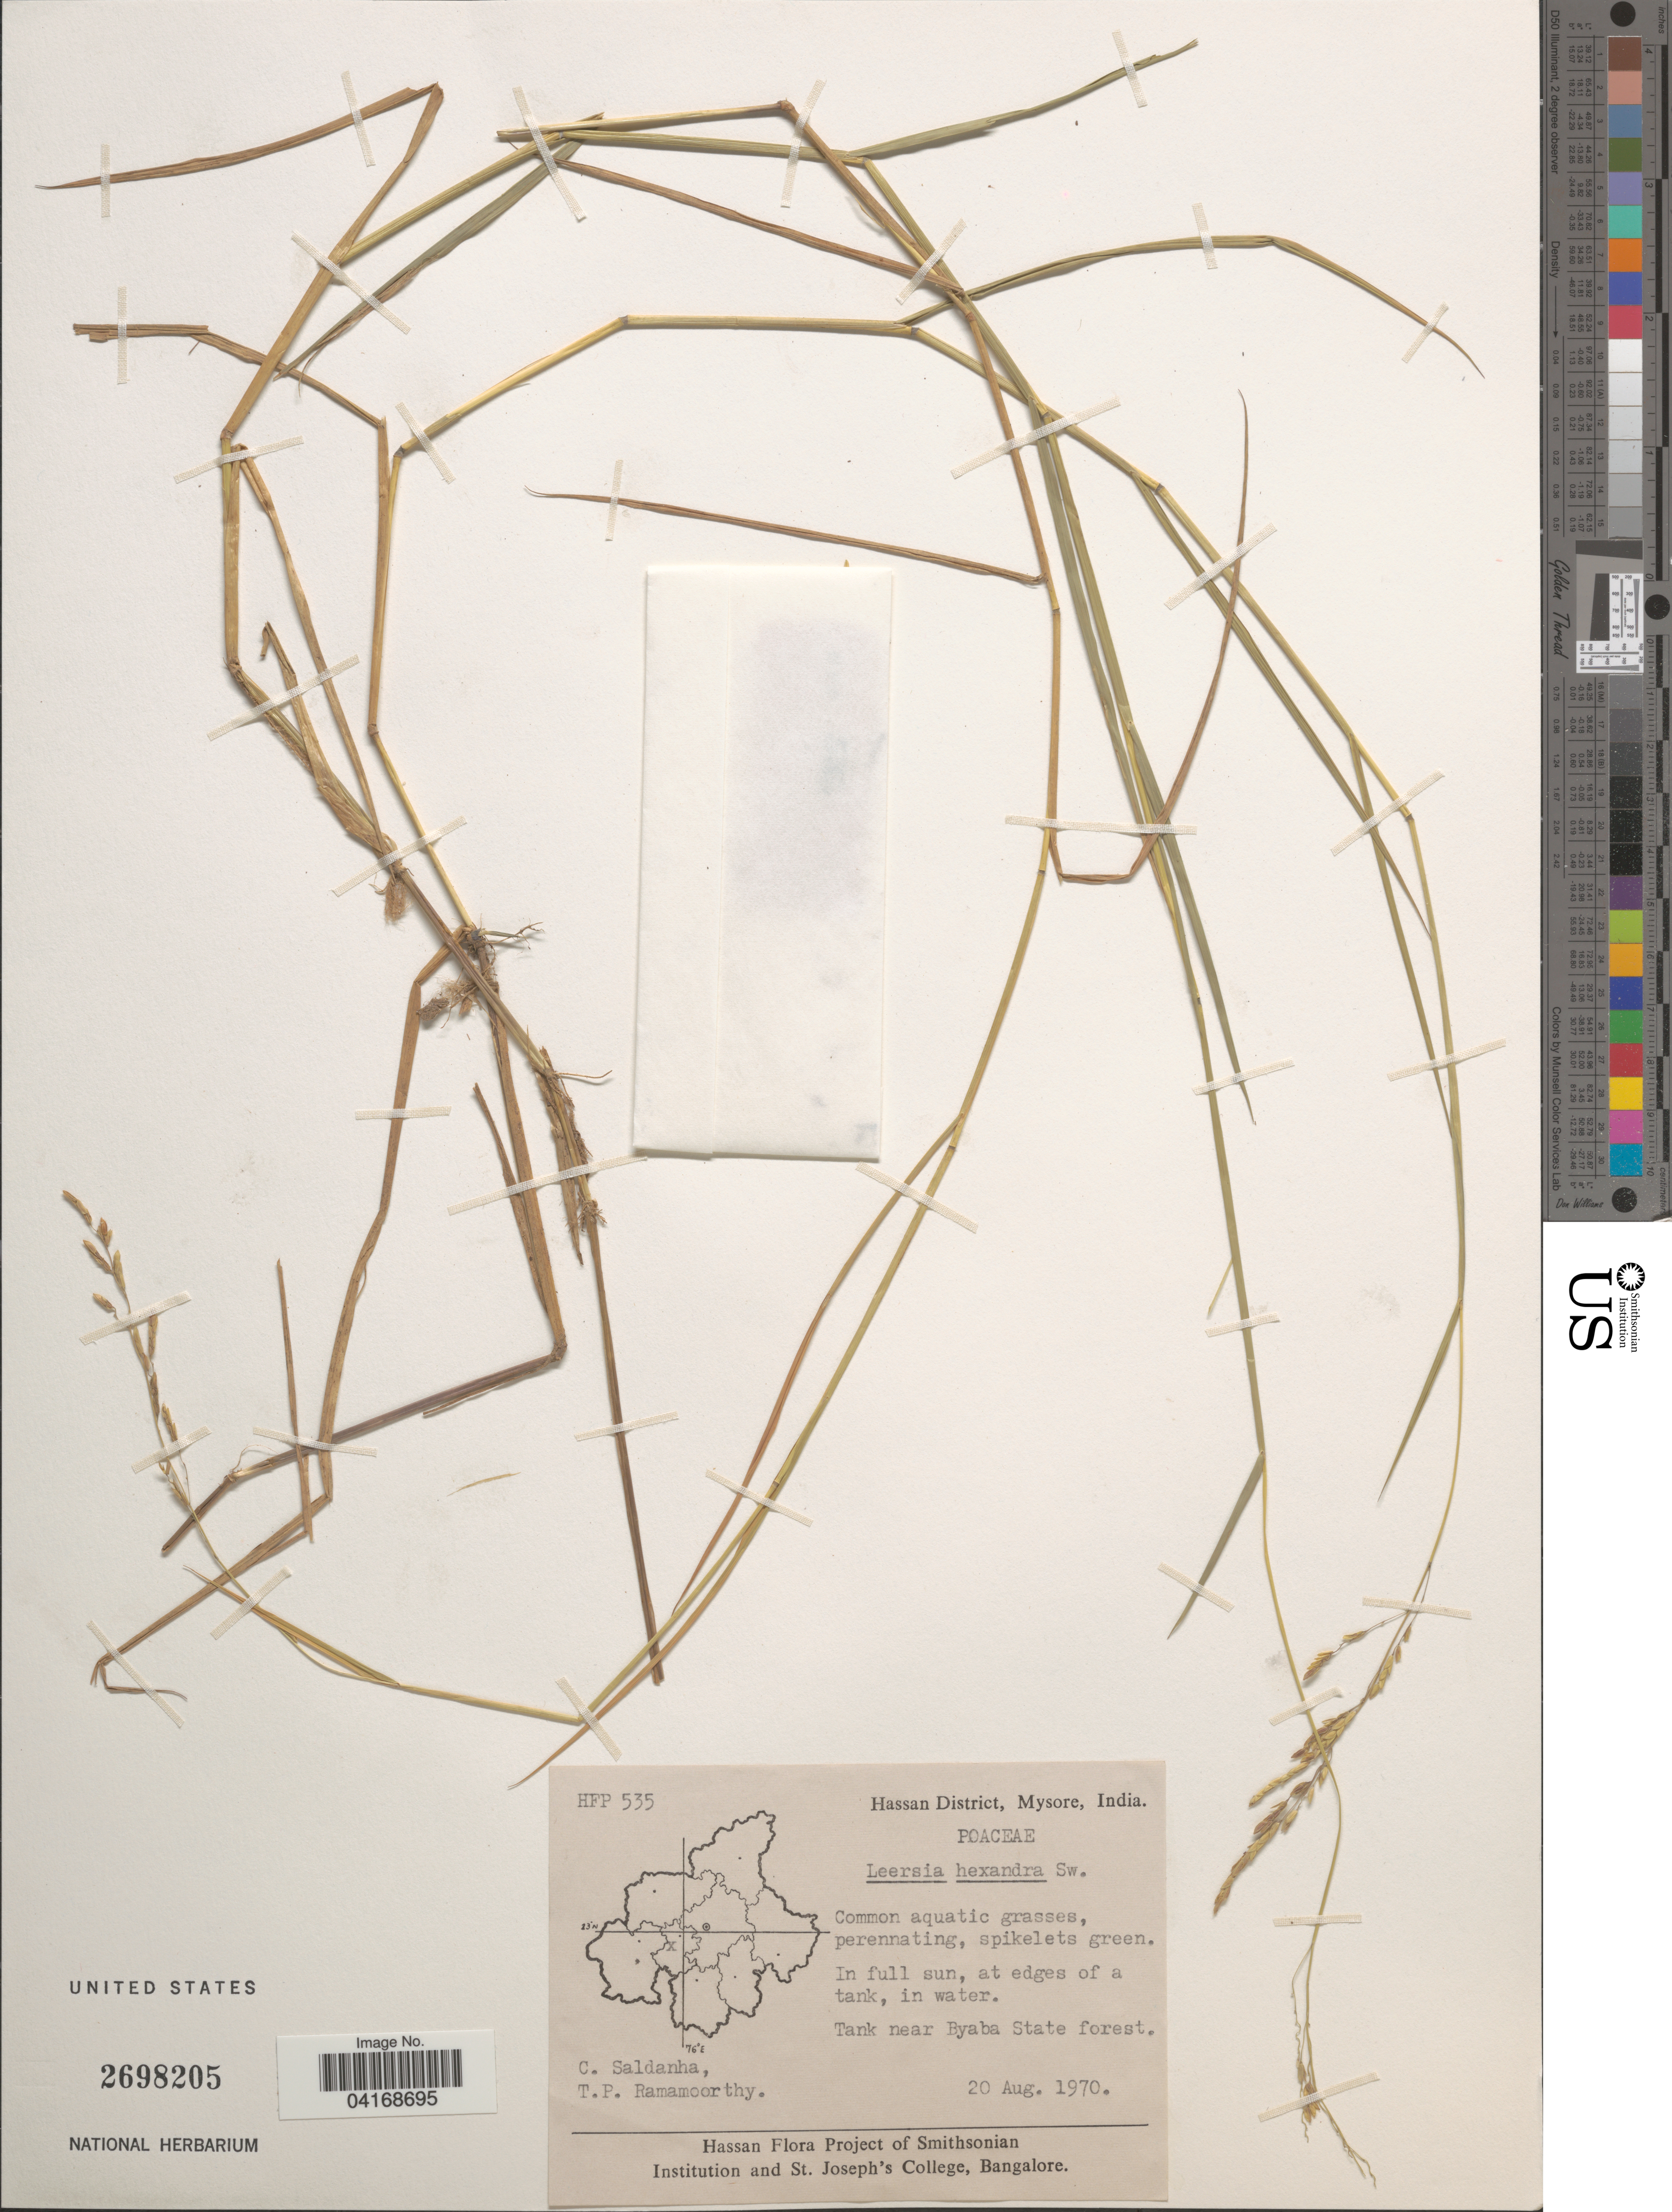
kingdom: Plantae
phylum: Tracheophyta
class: Liliopsida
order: Poales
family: Poaceae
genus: Leersia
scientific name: Leersia hexandra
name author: Sw.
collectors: C. Saldanha & T. P. Ramamoorthy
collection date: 1970-08-20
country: India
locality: Hassan District, Mysore. Tank near Byaba State Forest.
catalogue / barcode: US 2698205